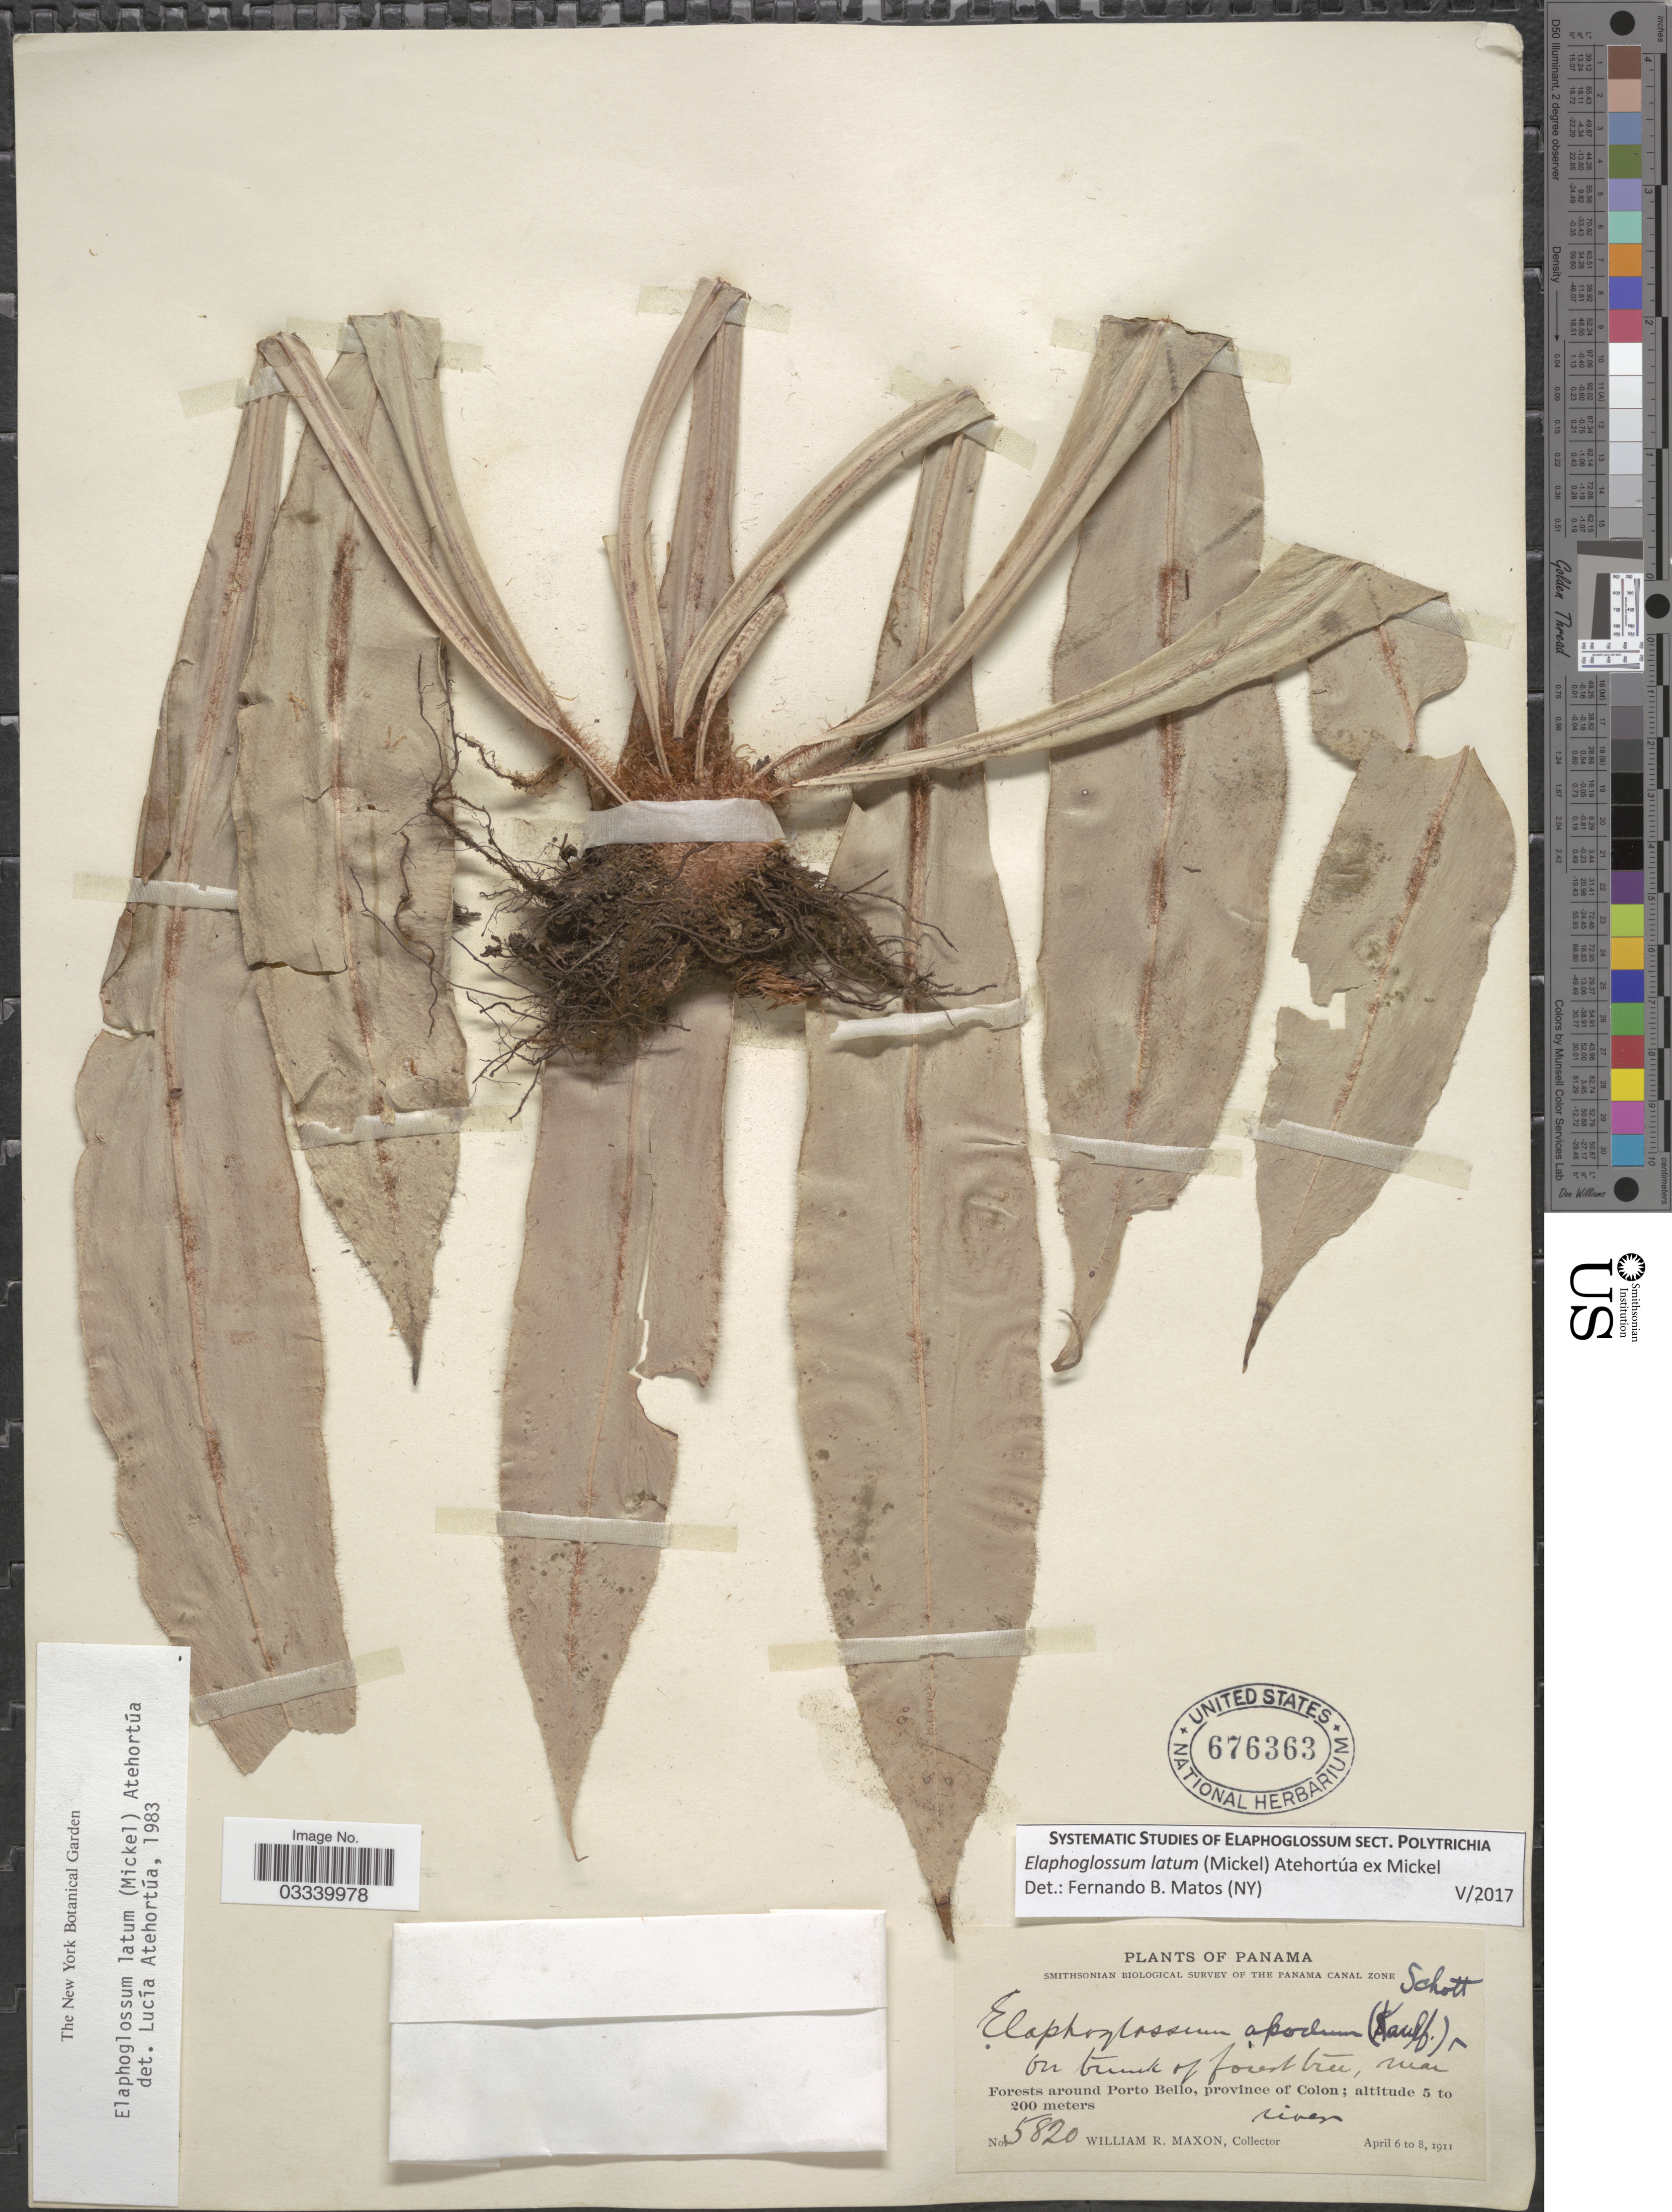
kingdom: Plantae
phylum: Tracheophyta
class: Polypodiopsida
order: Polypodiales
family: Dryopteridaceae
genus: Elaphoglossum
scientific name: Elaphoglossum latum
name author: (Mickel) Atehortúa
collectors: W. R. Maxon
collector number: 5820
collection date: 1911-04-06/1911-04-08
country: Panama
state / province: Colón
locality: Forests around Porto Bello.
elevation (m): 5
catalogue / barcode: US 676363